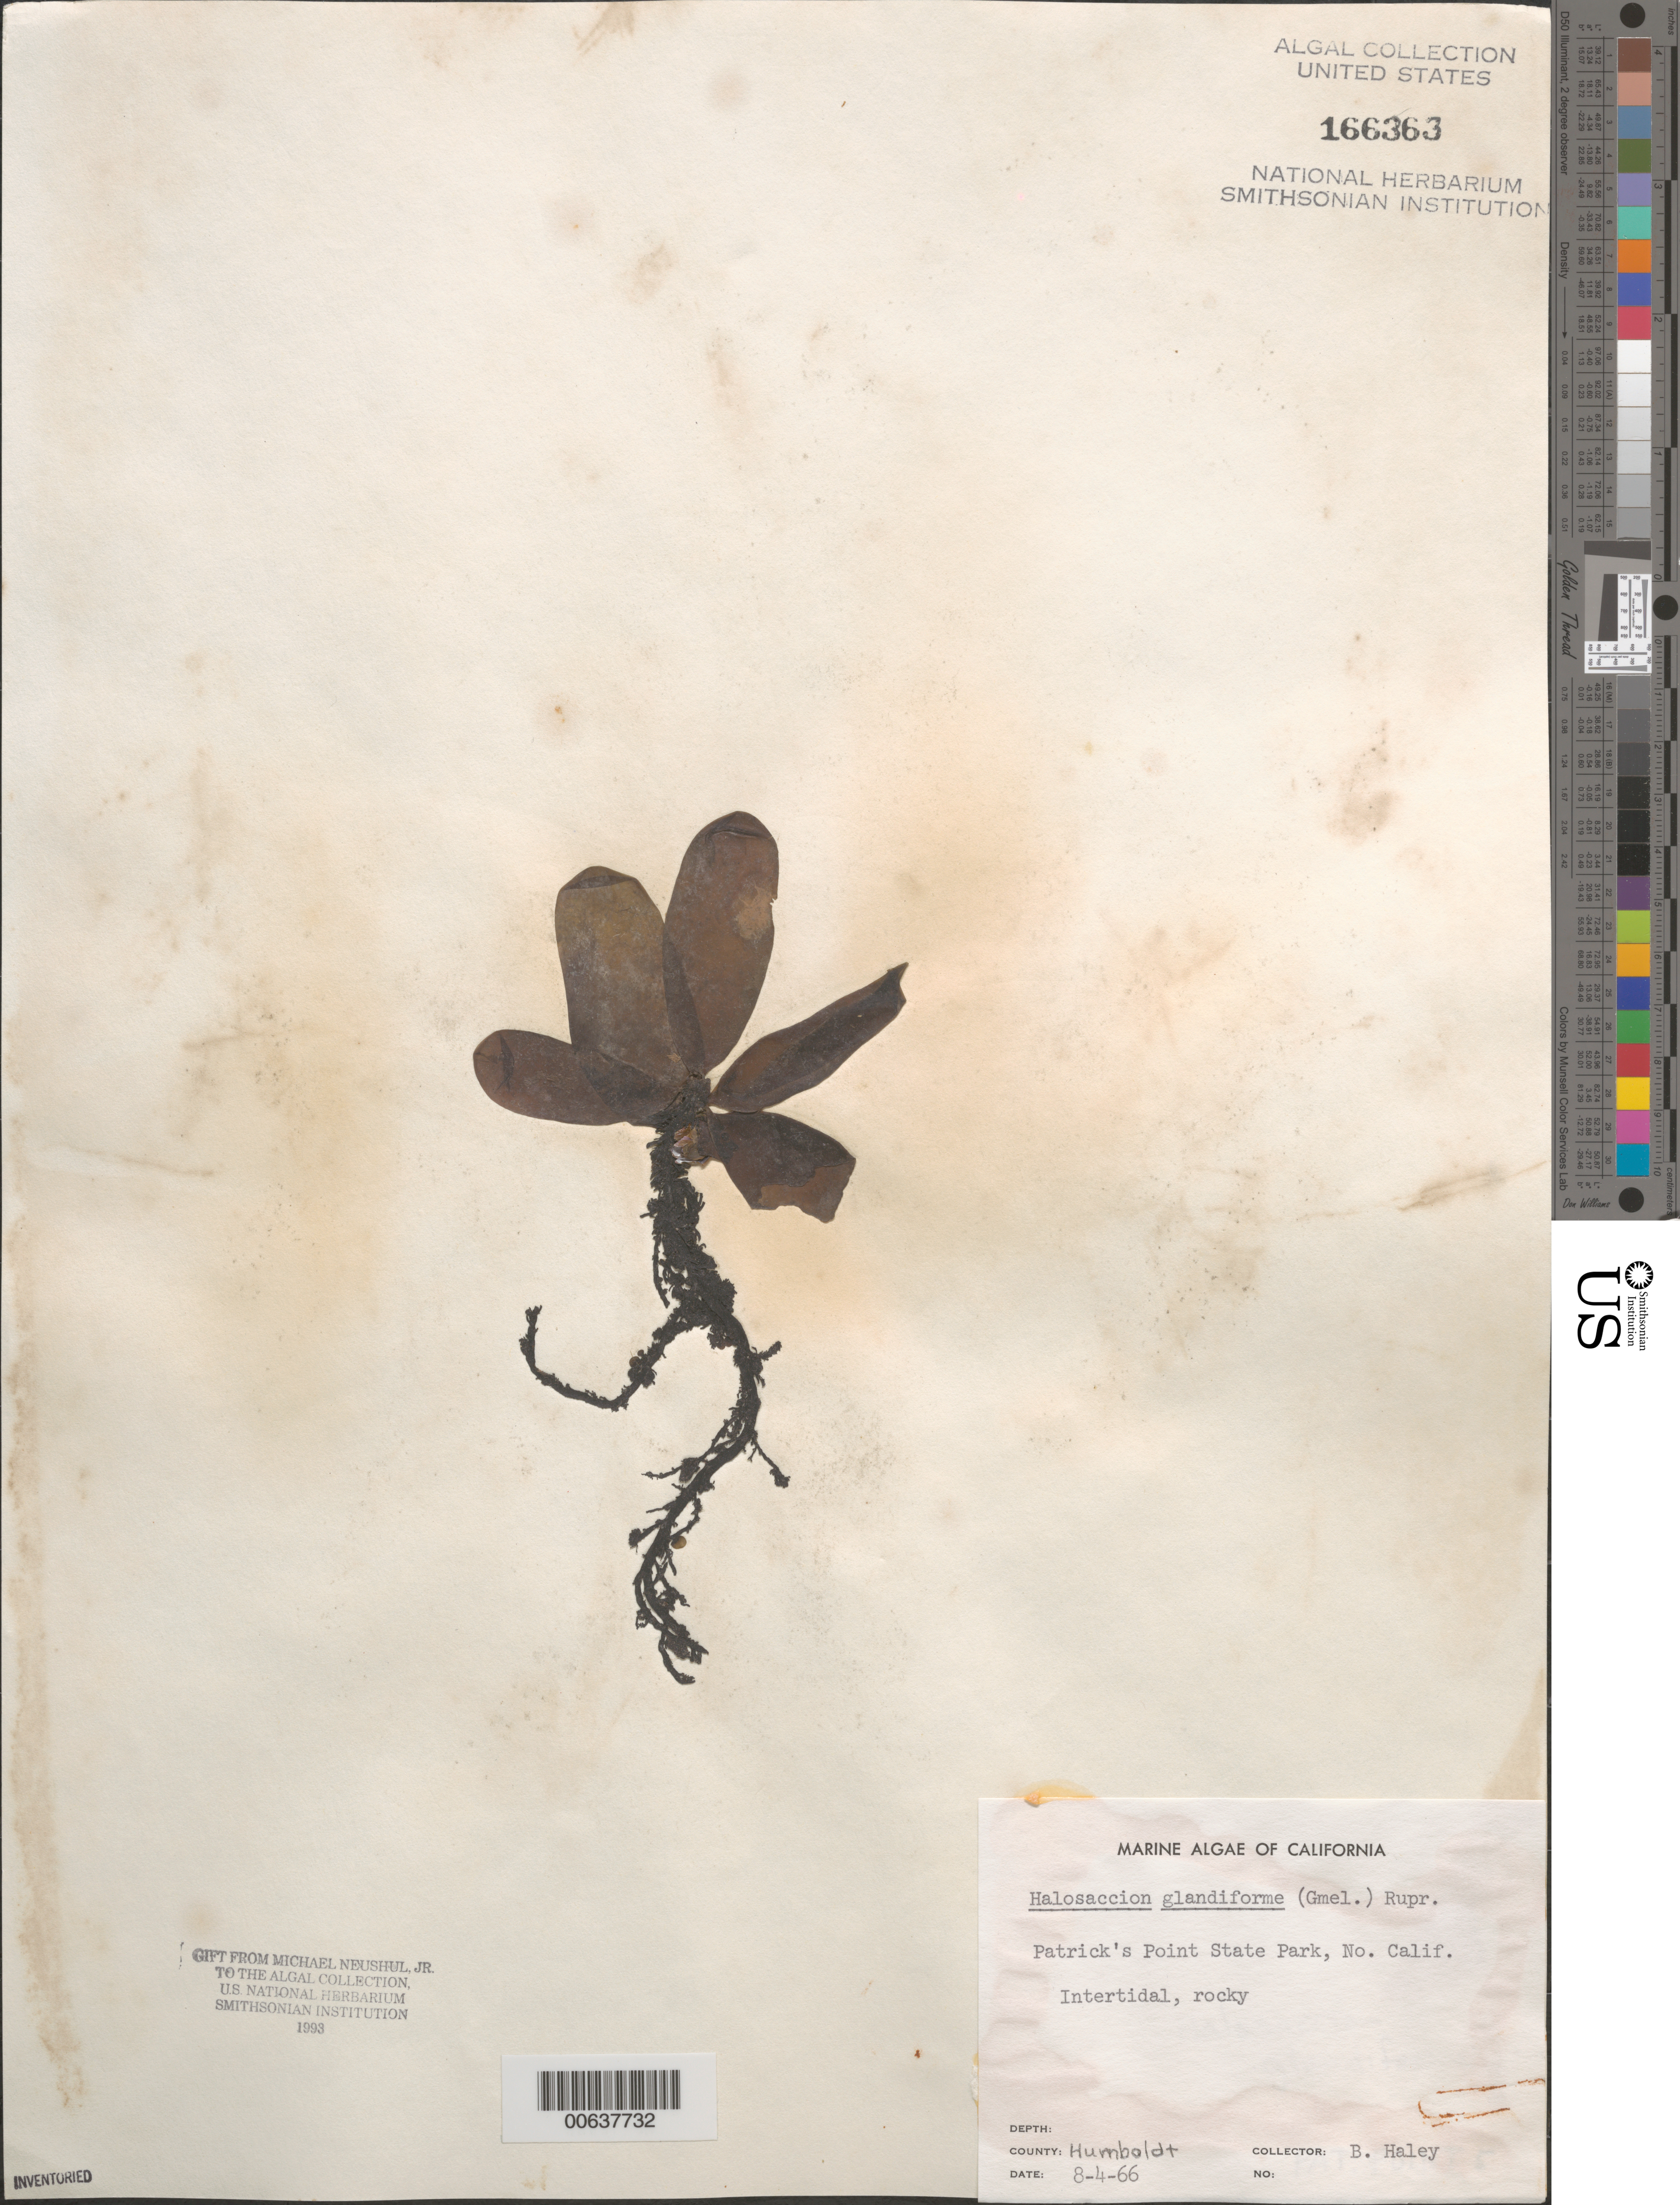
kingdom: Plantae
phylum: Rhodophyta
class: Florideophyceae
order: Palmariales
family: Palmariaceae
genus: Halosaccion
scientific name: Halosaccion glandiforme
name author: (S.G. Gmel.) Rupr.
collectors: B. Haley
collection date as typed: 04 Aug 1966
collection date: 1966-08-04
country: United States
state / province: California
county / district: Humboldt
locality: Patrick's Point State Park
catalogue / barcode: US 166363